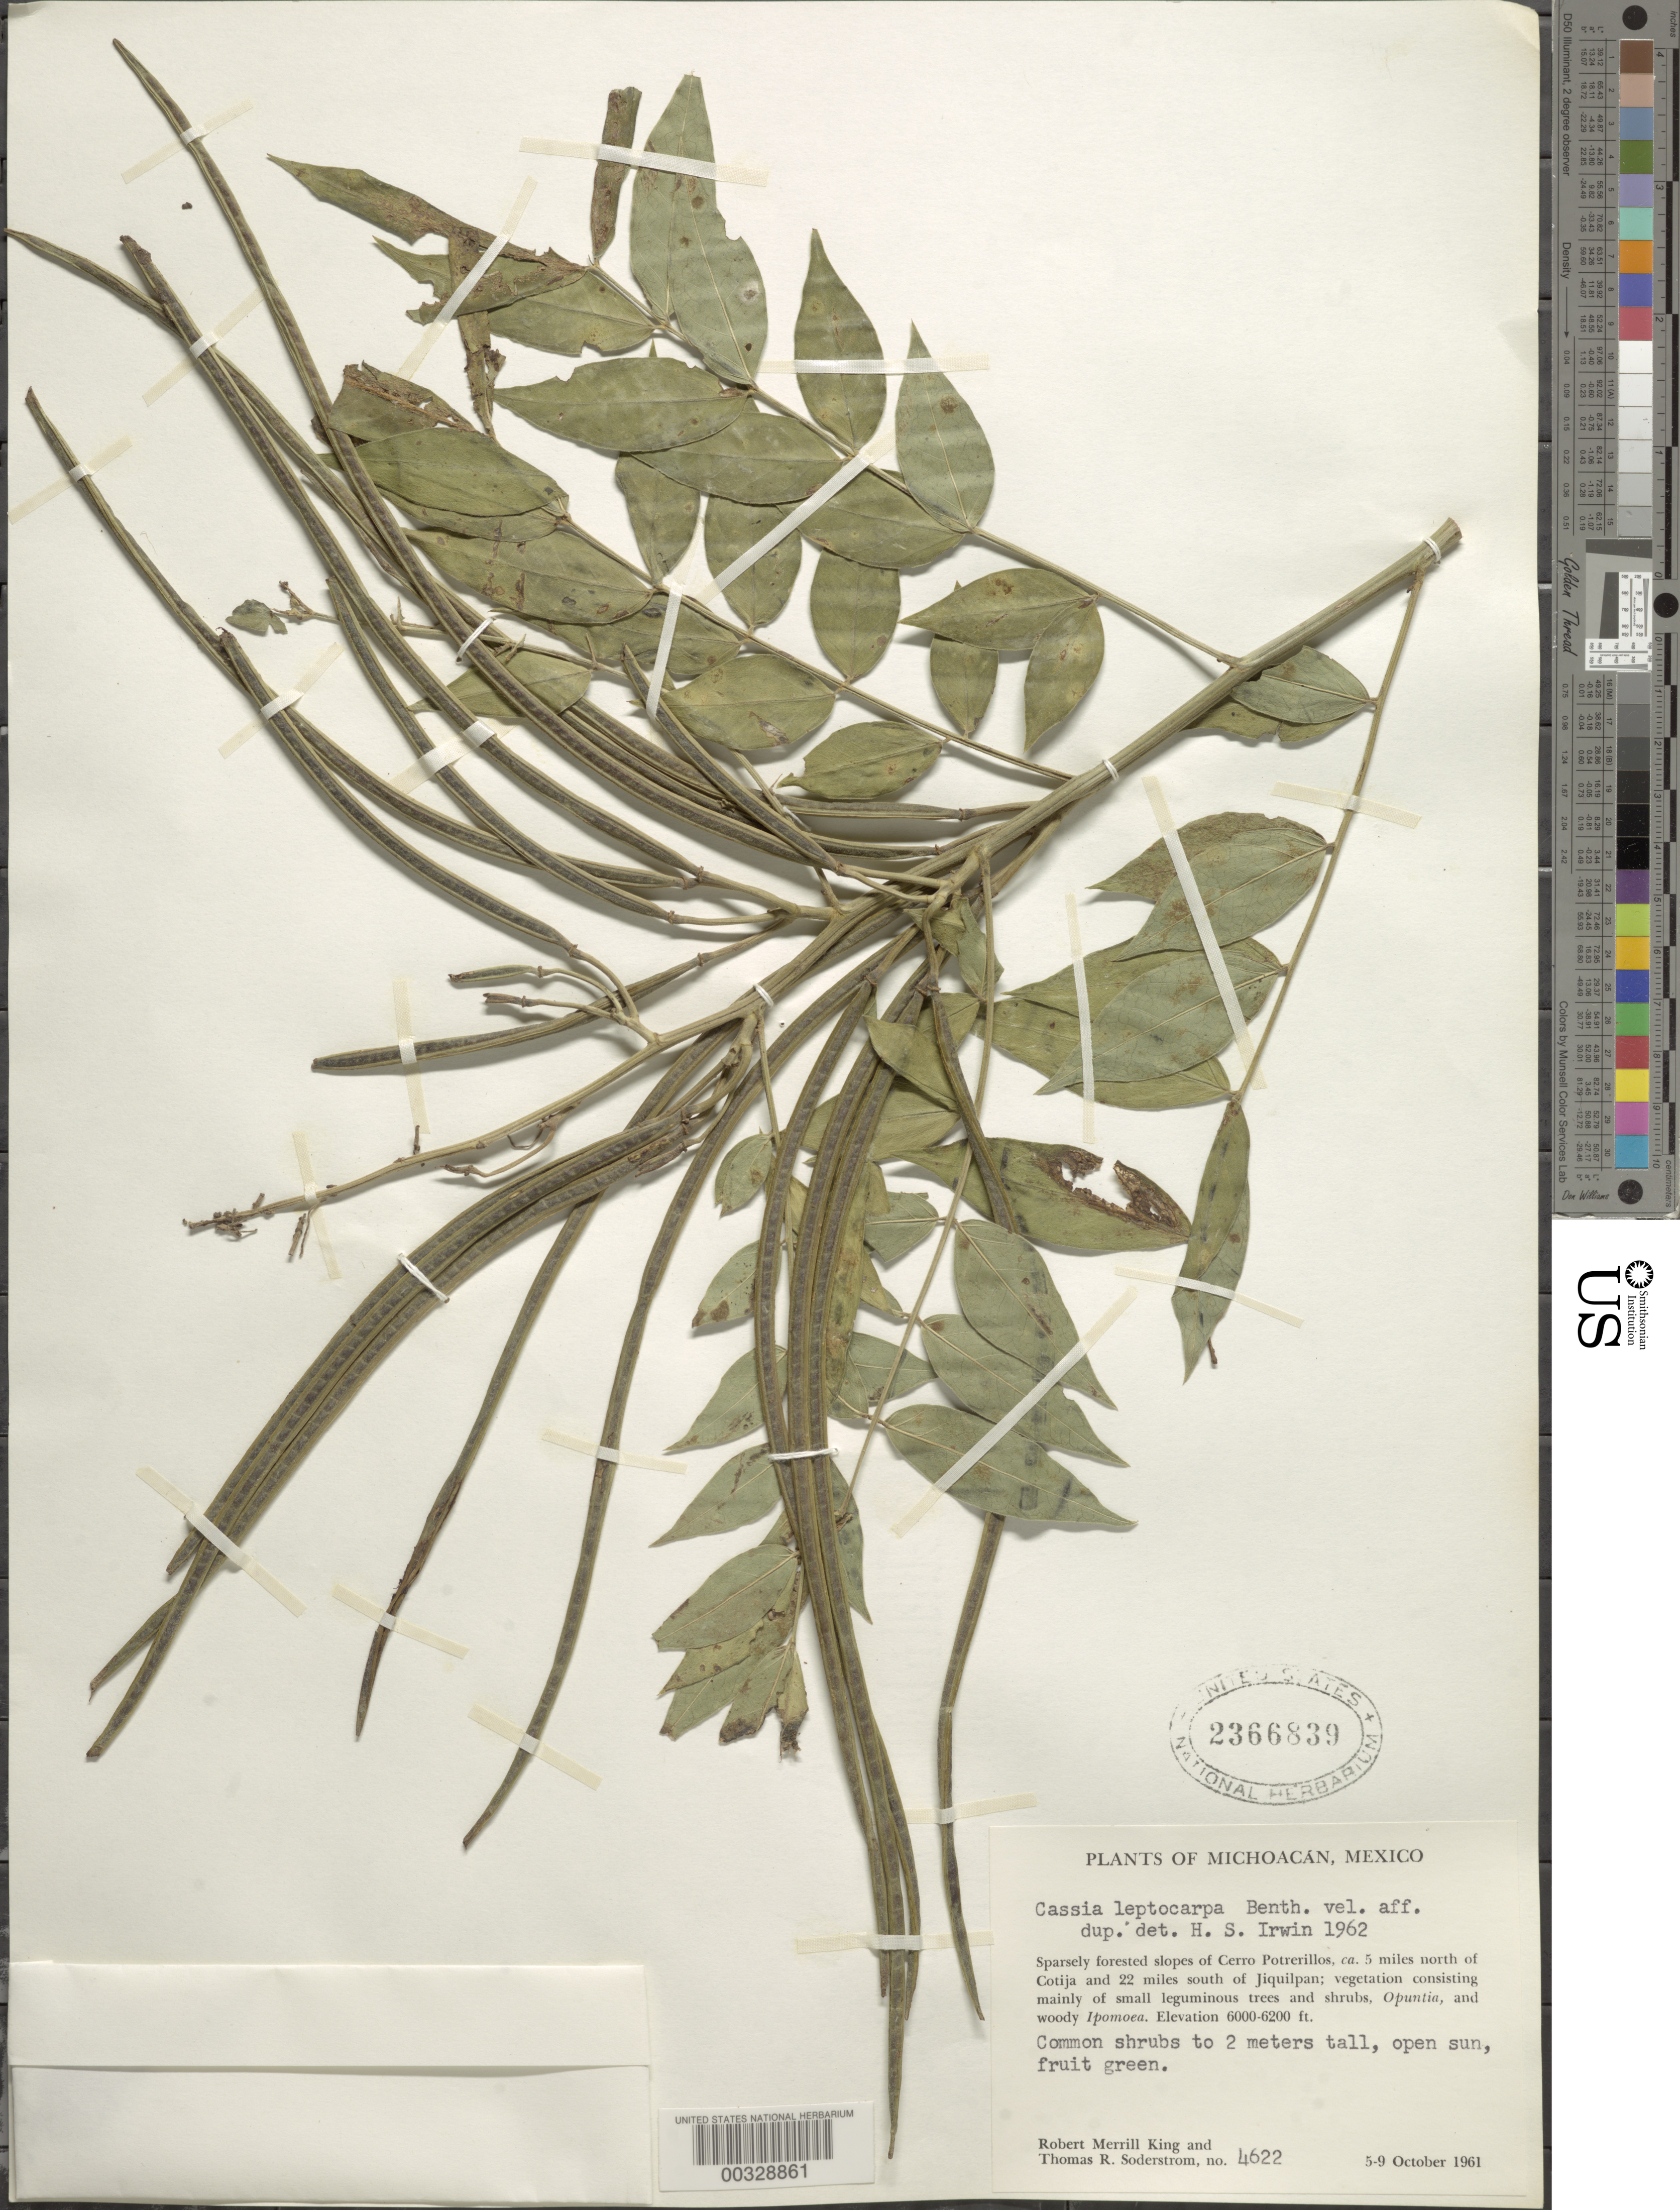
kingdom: Plantae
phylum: Tracheophyta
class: Magnoliopsida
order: Fabales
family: Fabaceae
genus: Senna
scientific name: Senna hirsuta var. leptocarpa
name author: (Benth.) H.S. Irwin & Barneby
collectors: R. M. King & T. R. Soderstrom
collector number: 4622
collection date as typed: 05 Oct 1961 to 09 Oct 1961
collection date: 1961-10-05/1961-10-09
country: Mexico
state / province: Michoacán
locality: Cerro potrerillos, ca 5 mi N of cotija and 22 mi S of Jiquilpan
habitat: Sparsely forested slopes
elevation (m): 1829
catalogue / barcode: US 2366839